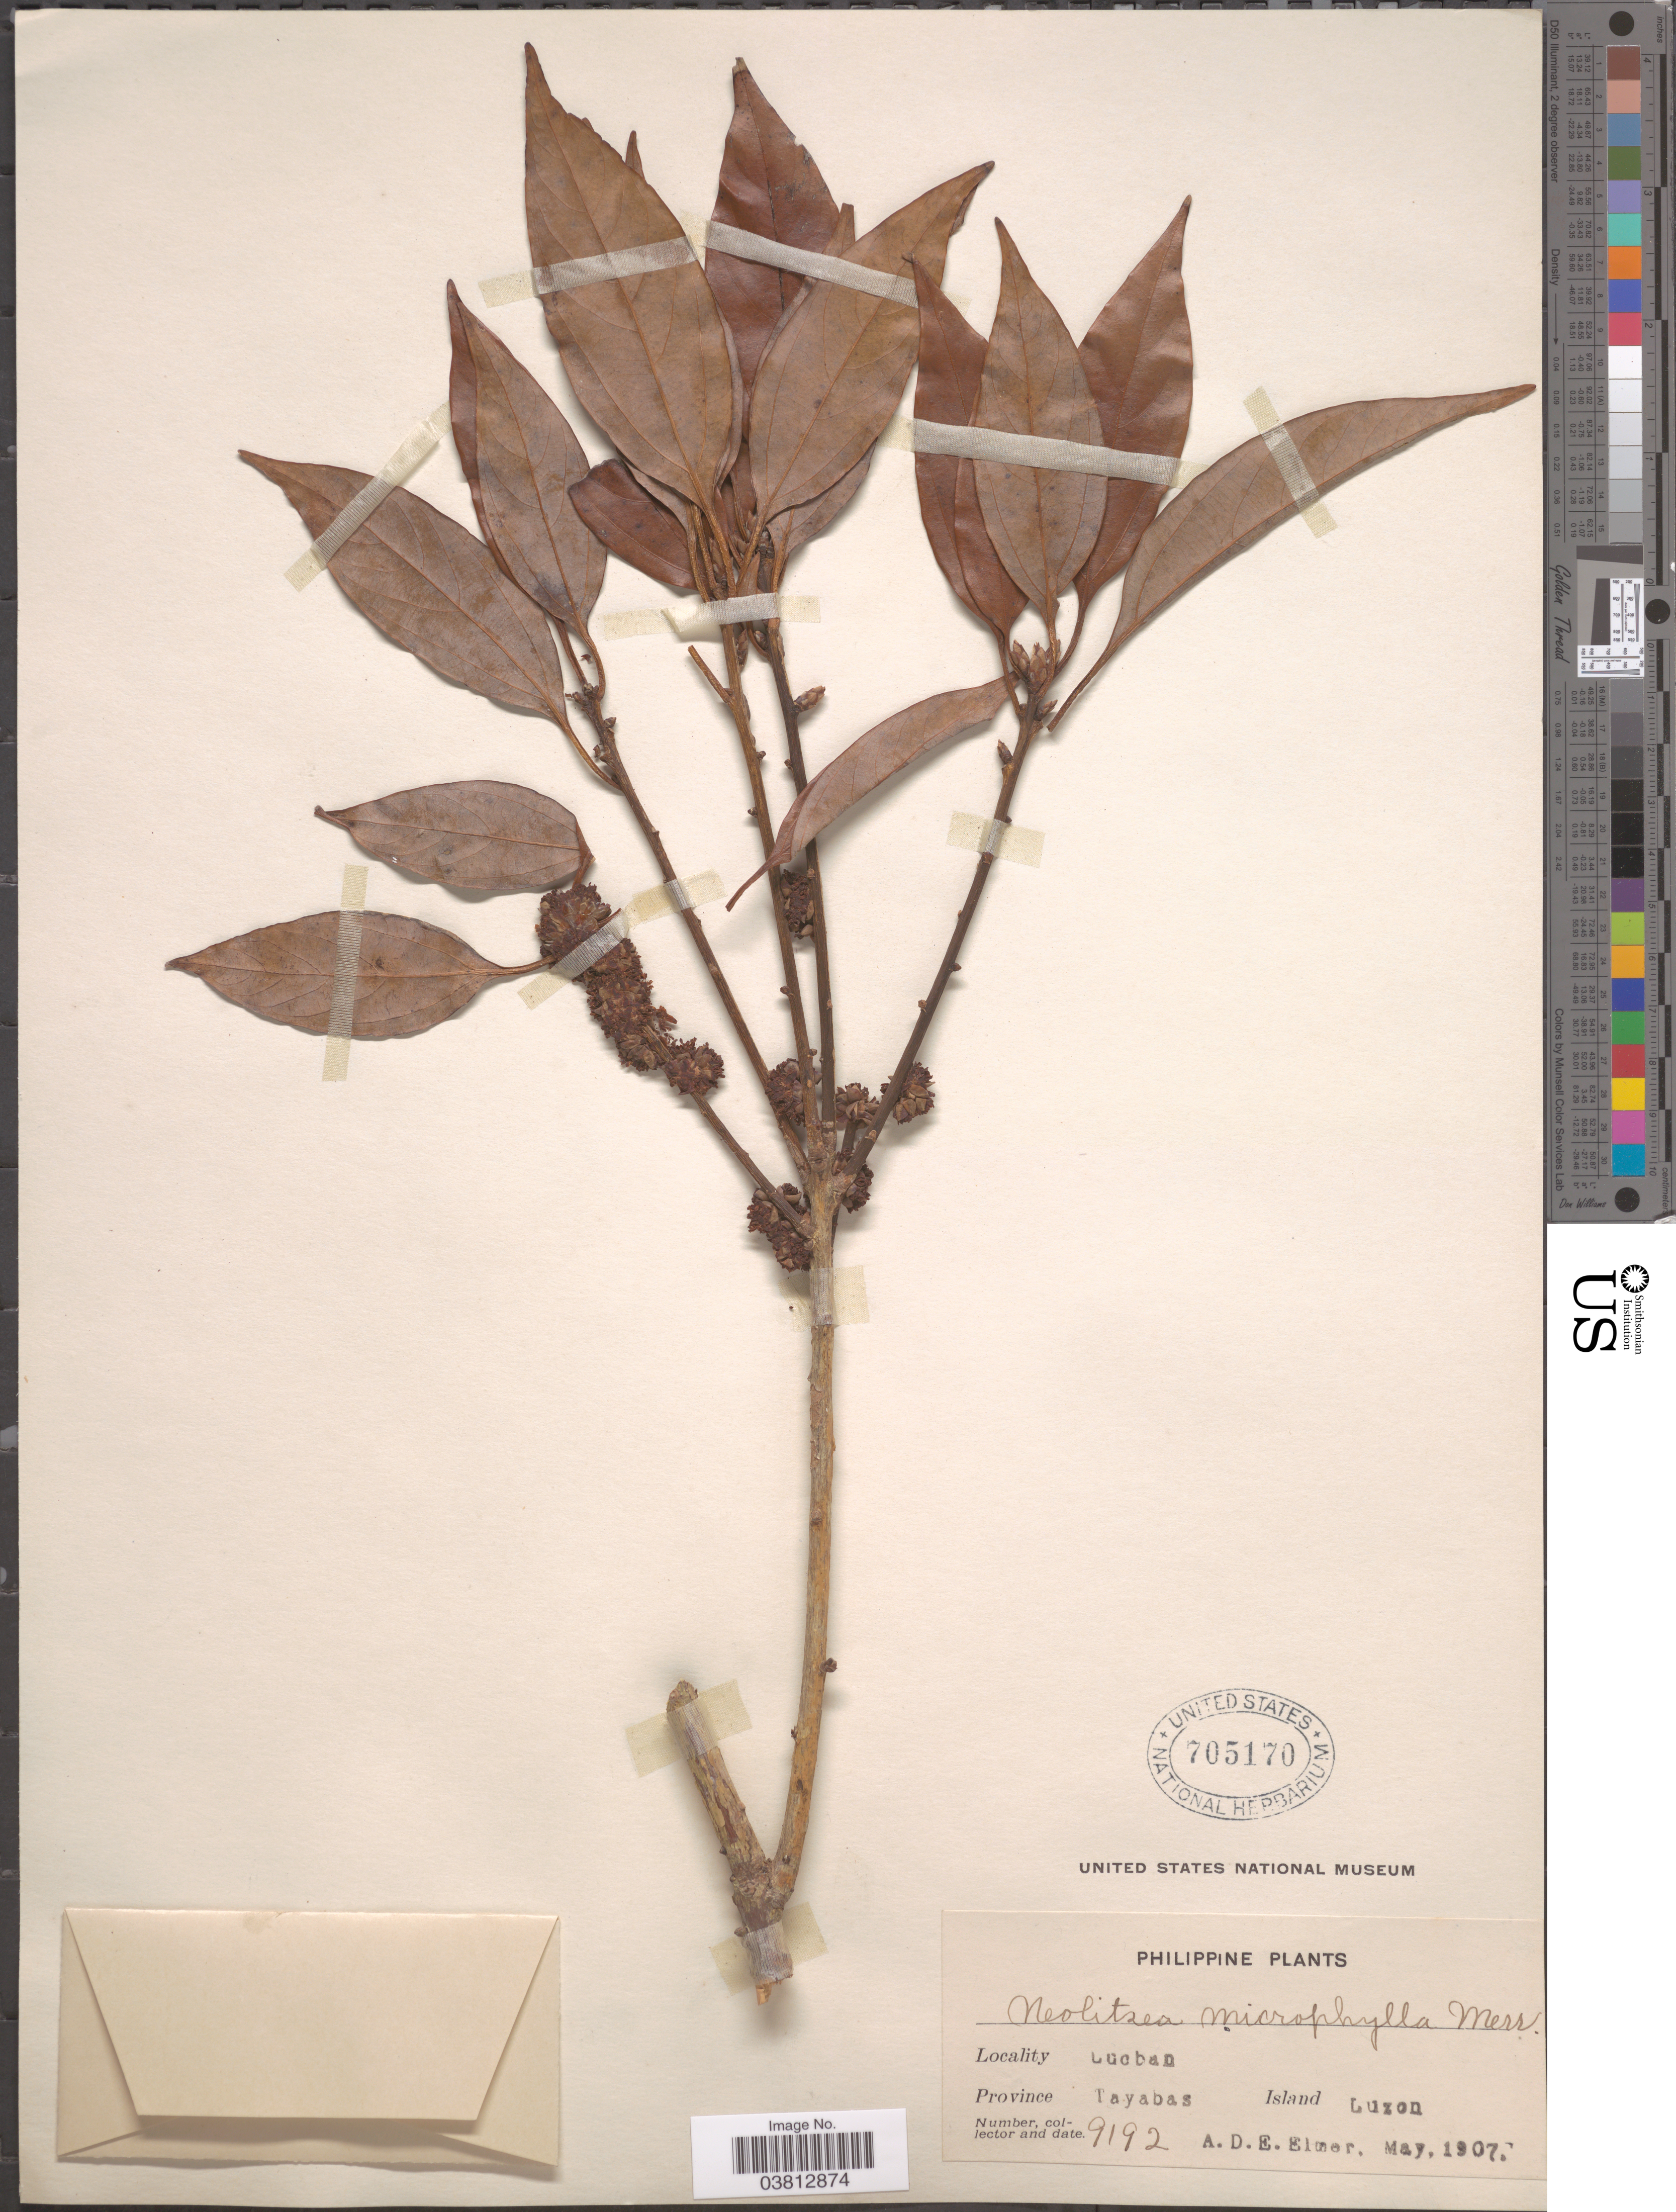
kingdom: Plantae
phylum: Tracheophyta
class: Magnoliopsida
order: Laurales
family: Lauraceae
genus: Neolitsea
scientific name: Neolitsea microphylla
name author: Merr.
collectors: A. D. E. Elmer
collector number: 9192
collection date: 1907-05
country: Philippines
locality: Lucban. Province Tayabas. Island Luzon.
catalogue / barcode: US 705170